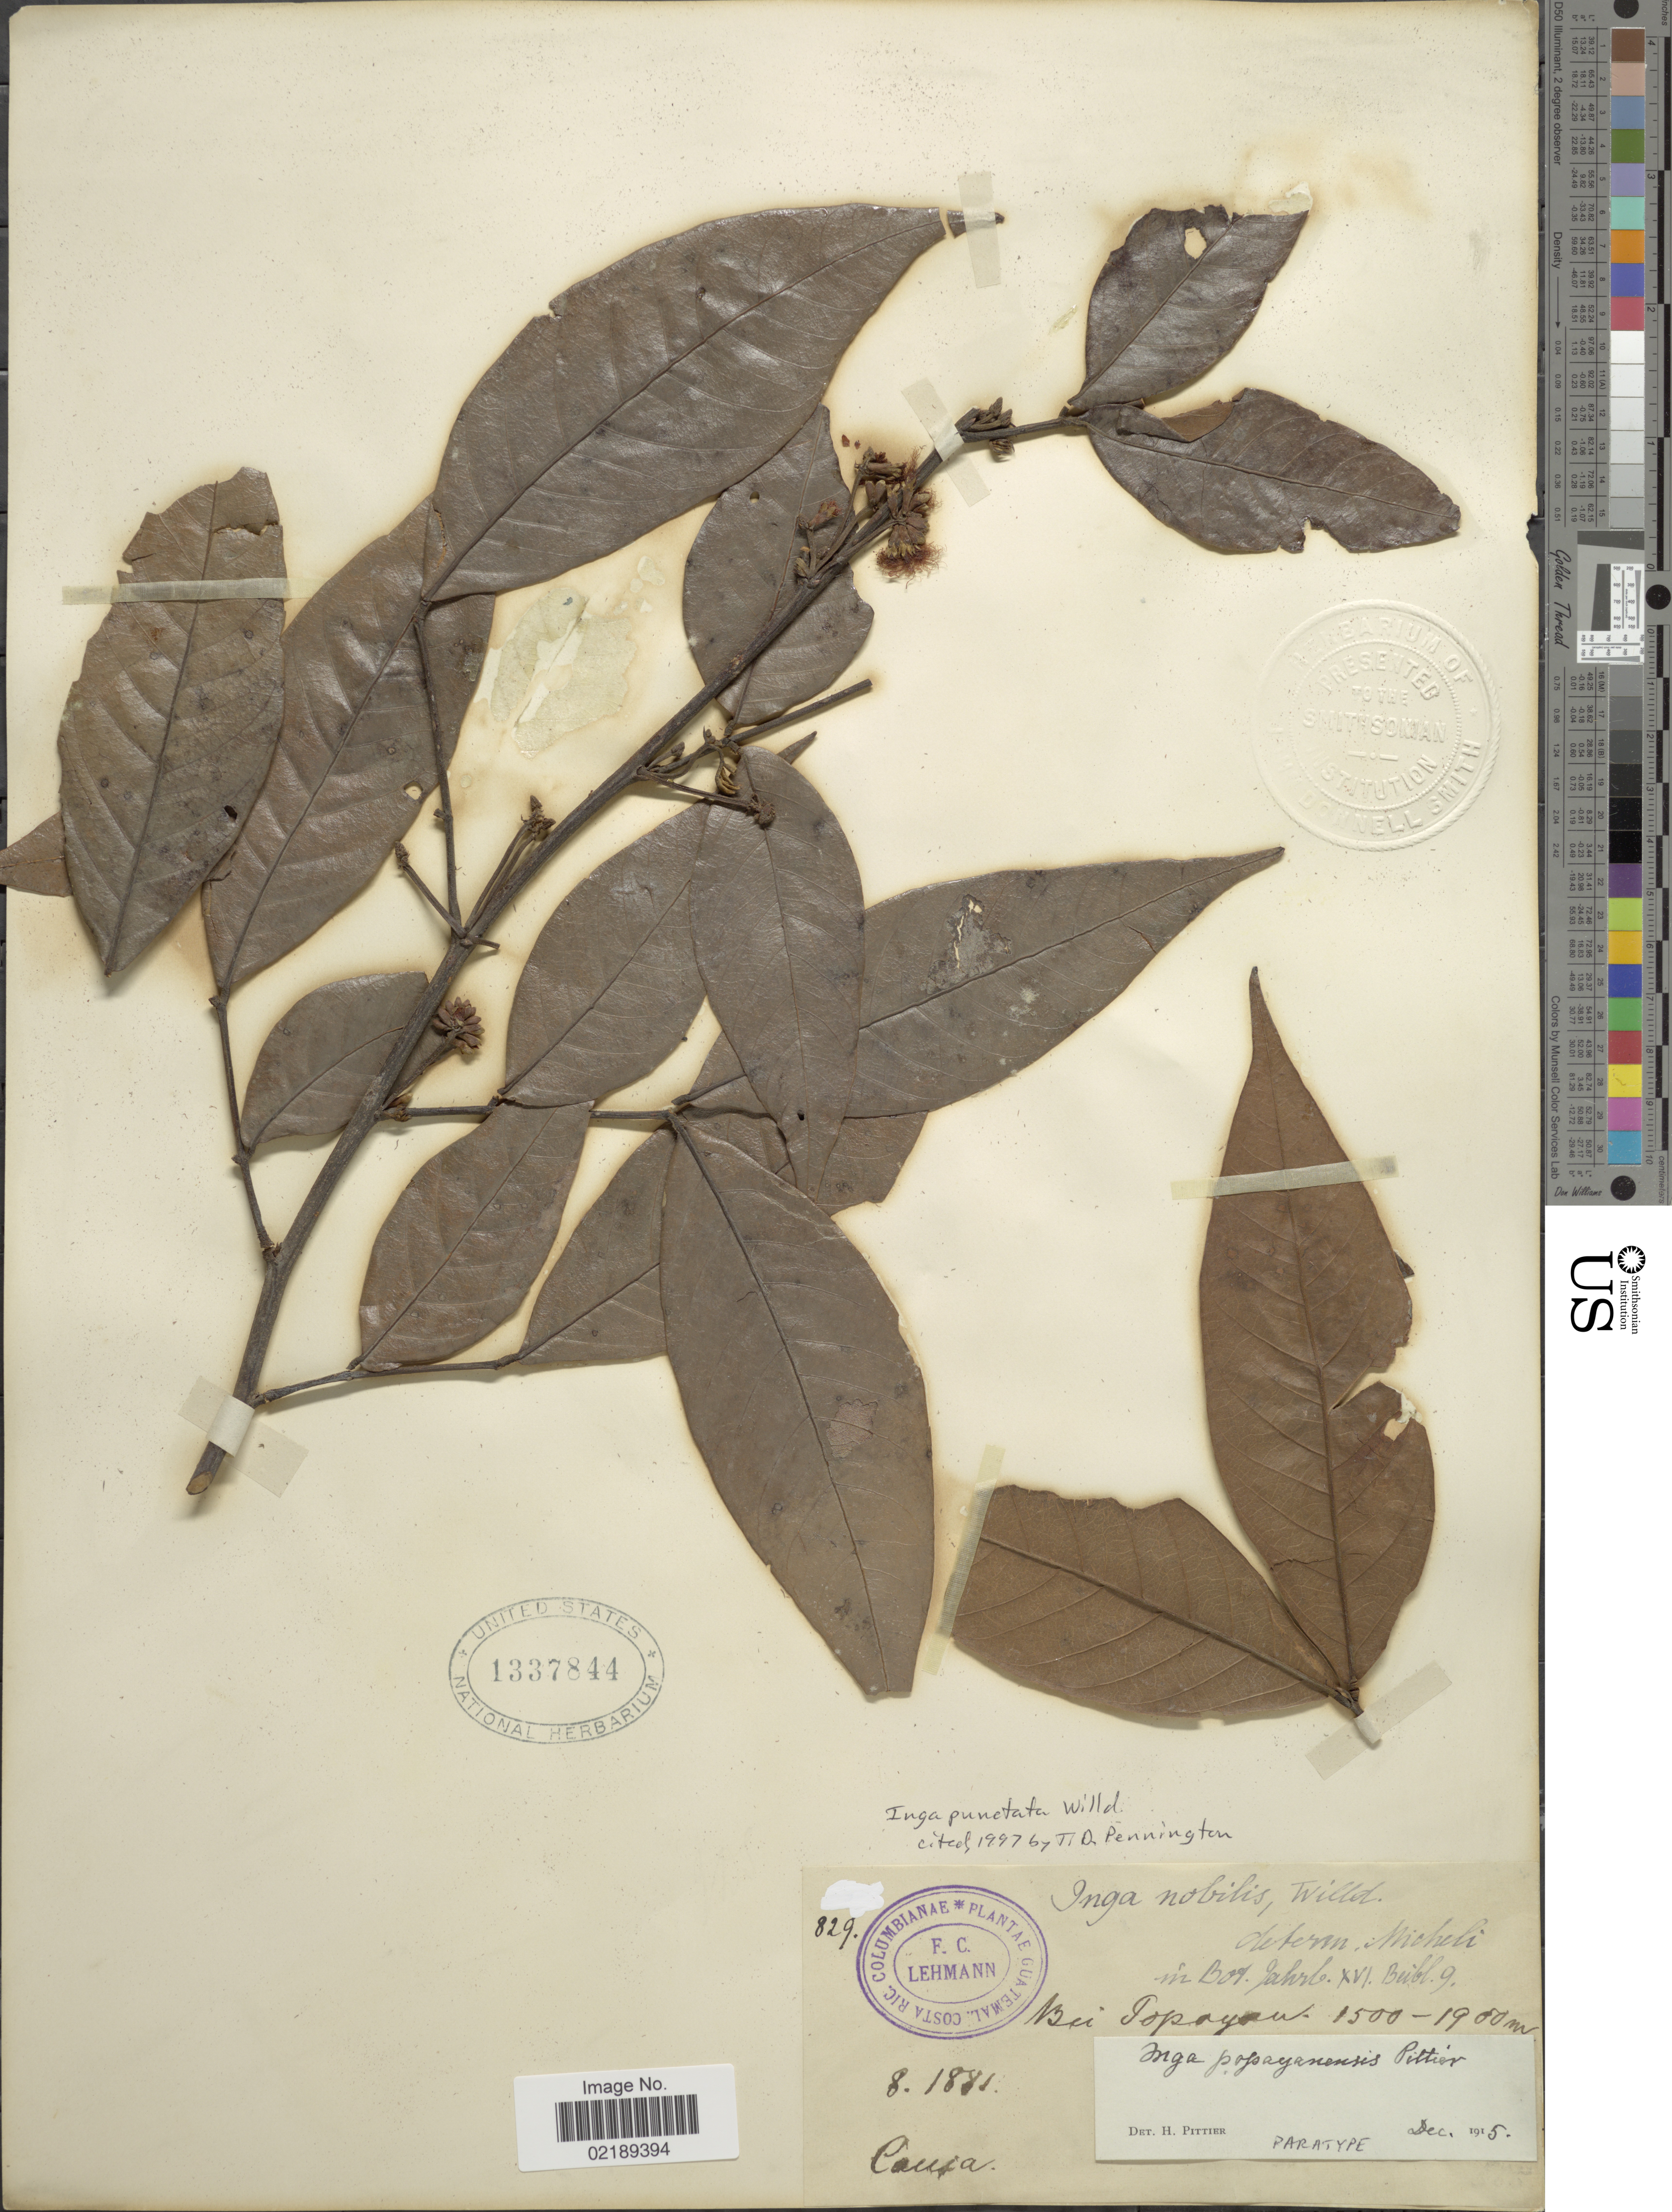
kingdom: Plantae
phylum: Tracheophyta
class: Magnoliopsida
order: Fabales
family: Fabaceae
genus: Inga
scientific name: Inga punctata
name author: Willd.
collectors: F. C. Lehmann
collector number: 829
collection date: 1881-08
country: Colombia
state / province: Cauca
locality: Bei Popayan.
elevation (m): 1500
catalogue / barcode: US 1337844